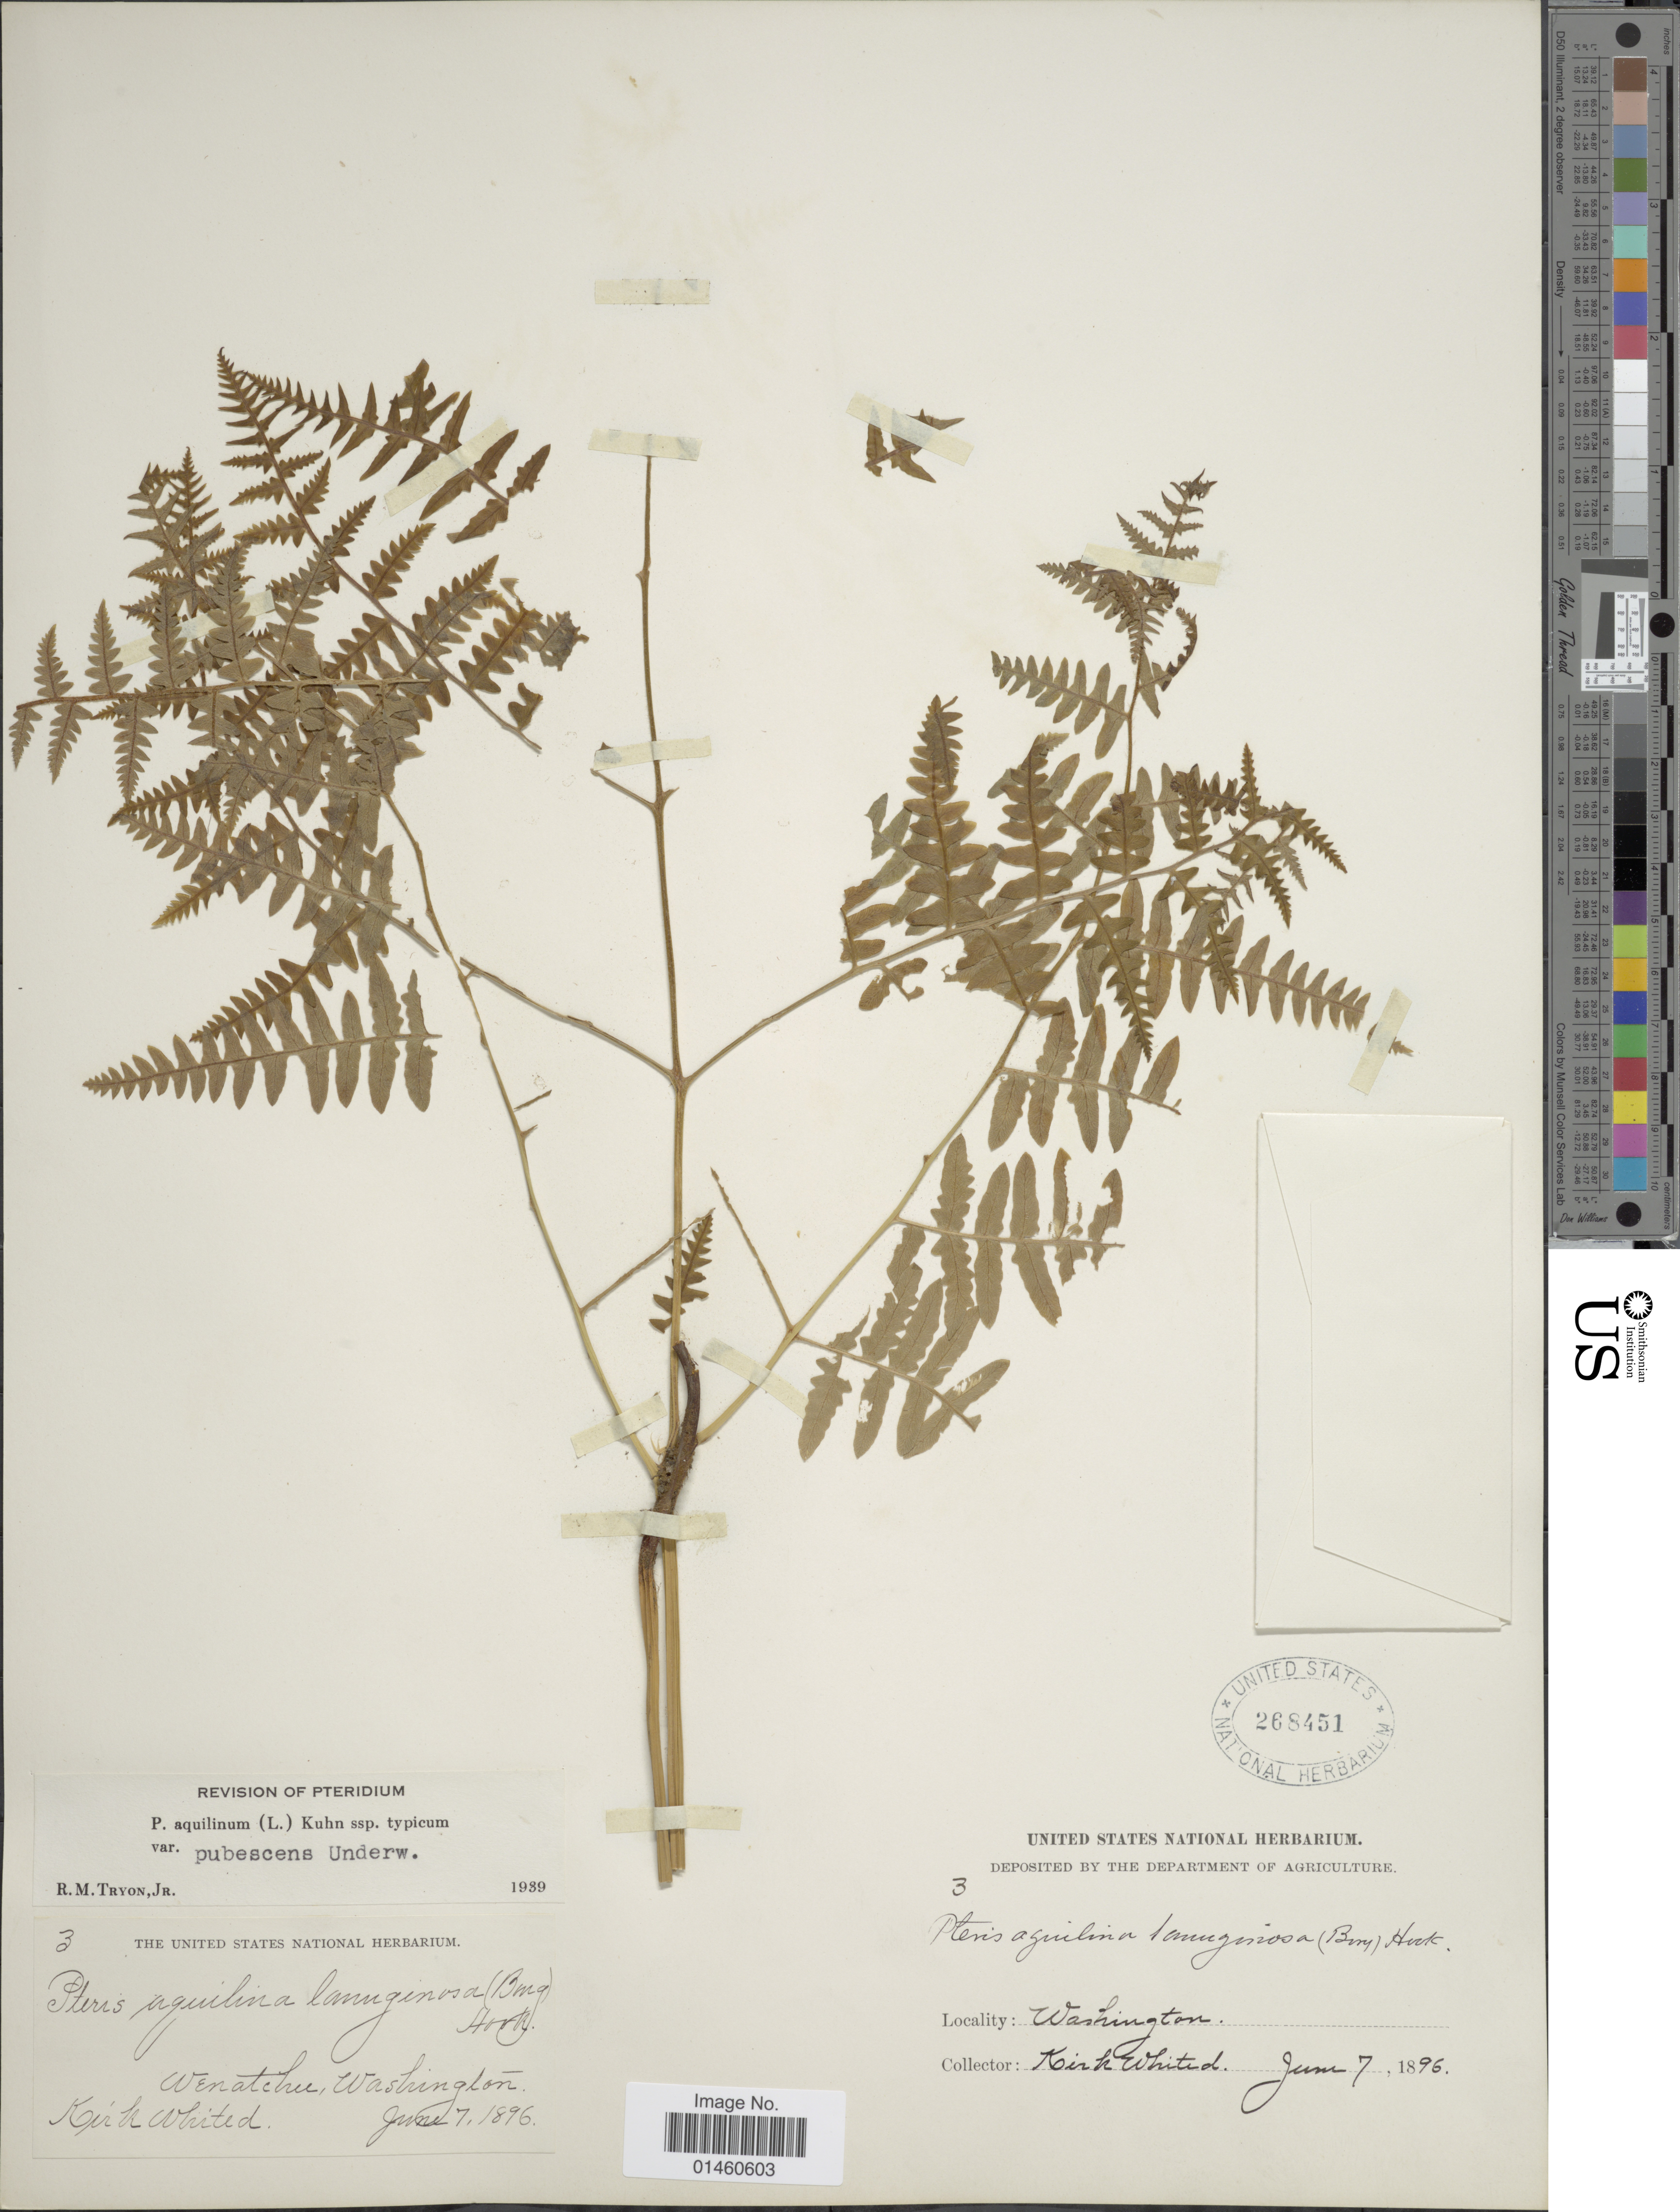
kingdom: Plantae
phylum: Tracheophyta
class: Polypodiopsida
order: Polypodiales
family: Dennstaedtiaceae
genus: Pteridium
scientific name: Pteridium pubescens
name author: (Underw.) Christenh.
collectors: K. Whited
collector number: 3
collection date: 1896-06-07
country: United States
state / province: Washington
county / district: Chelan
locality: Wenatchee.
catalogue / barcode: US 268451